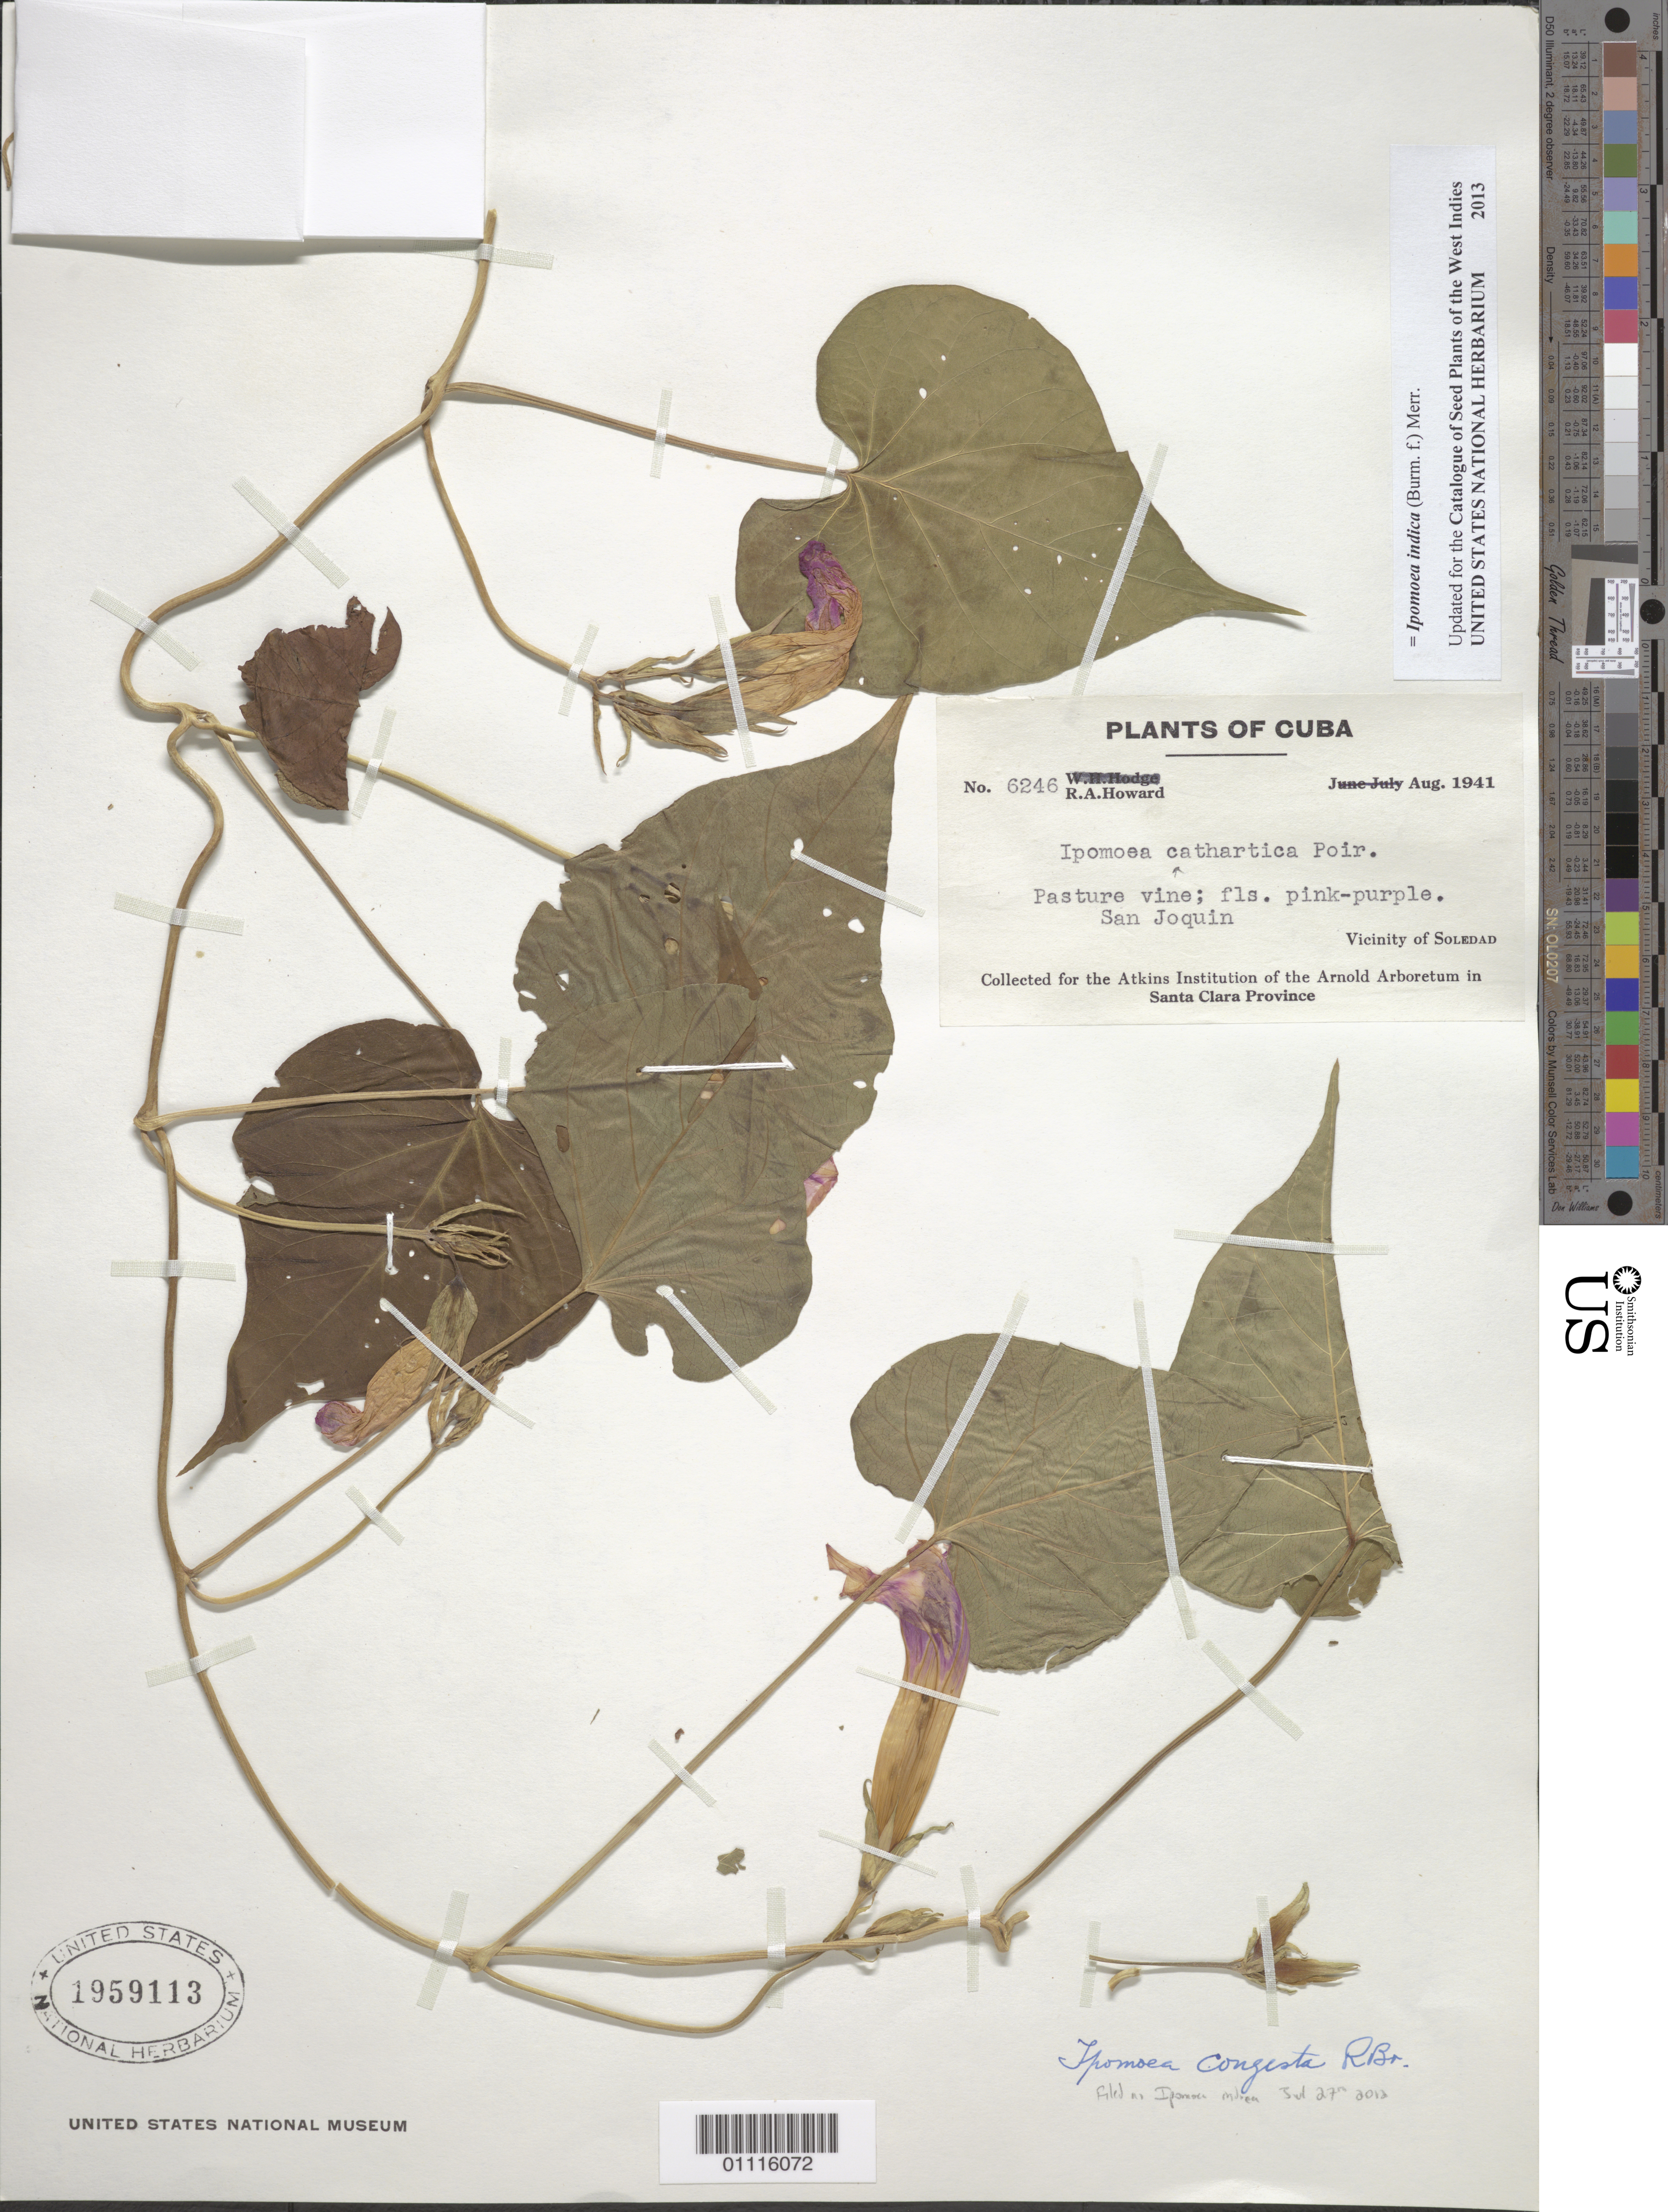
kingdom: Plantae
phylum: Tracheophyta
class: Magnoliopsida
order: Solanales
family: Convolvulaceae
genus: Ipomoea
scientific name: Ipomoea indica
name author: (Burm.) Merr.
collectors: R. A. Howard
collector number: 6246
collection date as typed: Aug 1941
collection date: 1941-08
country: Cuba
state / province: Cienfuegos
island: Cuba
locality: Vicinity of Soledad San Joquin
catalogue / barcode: US 1959113